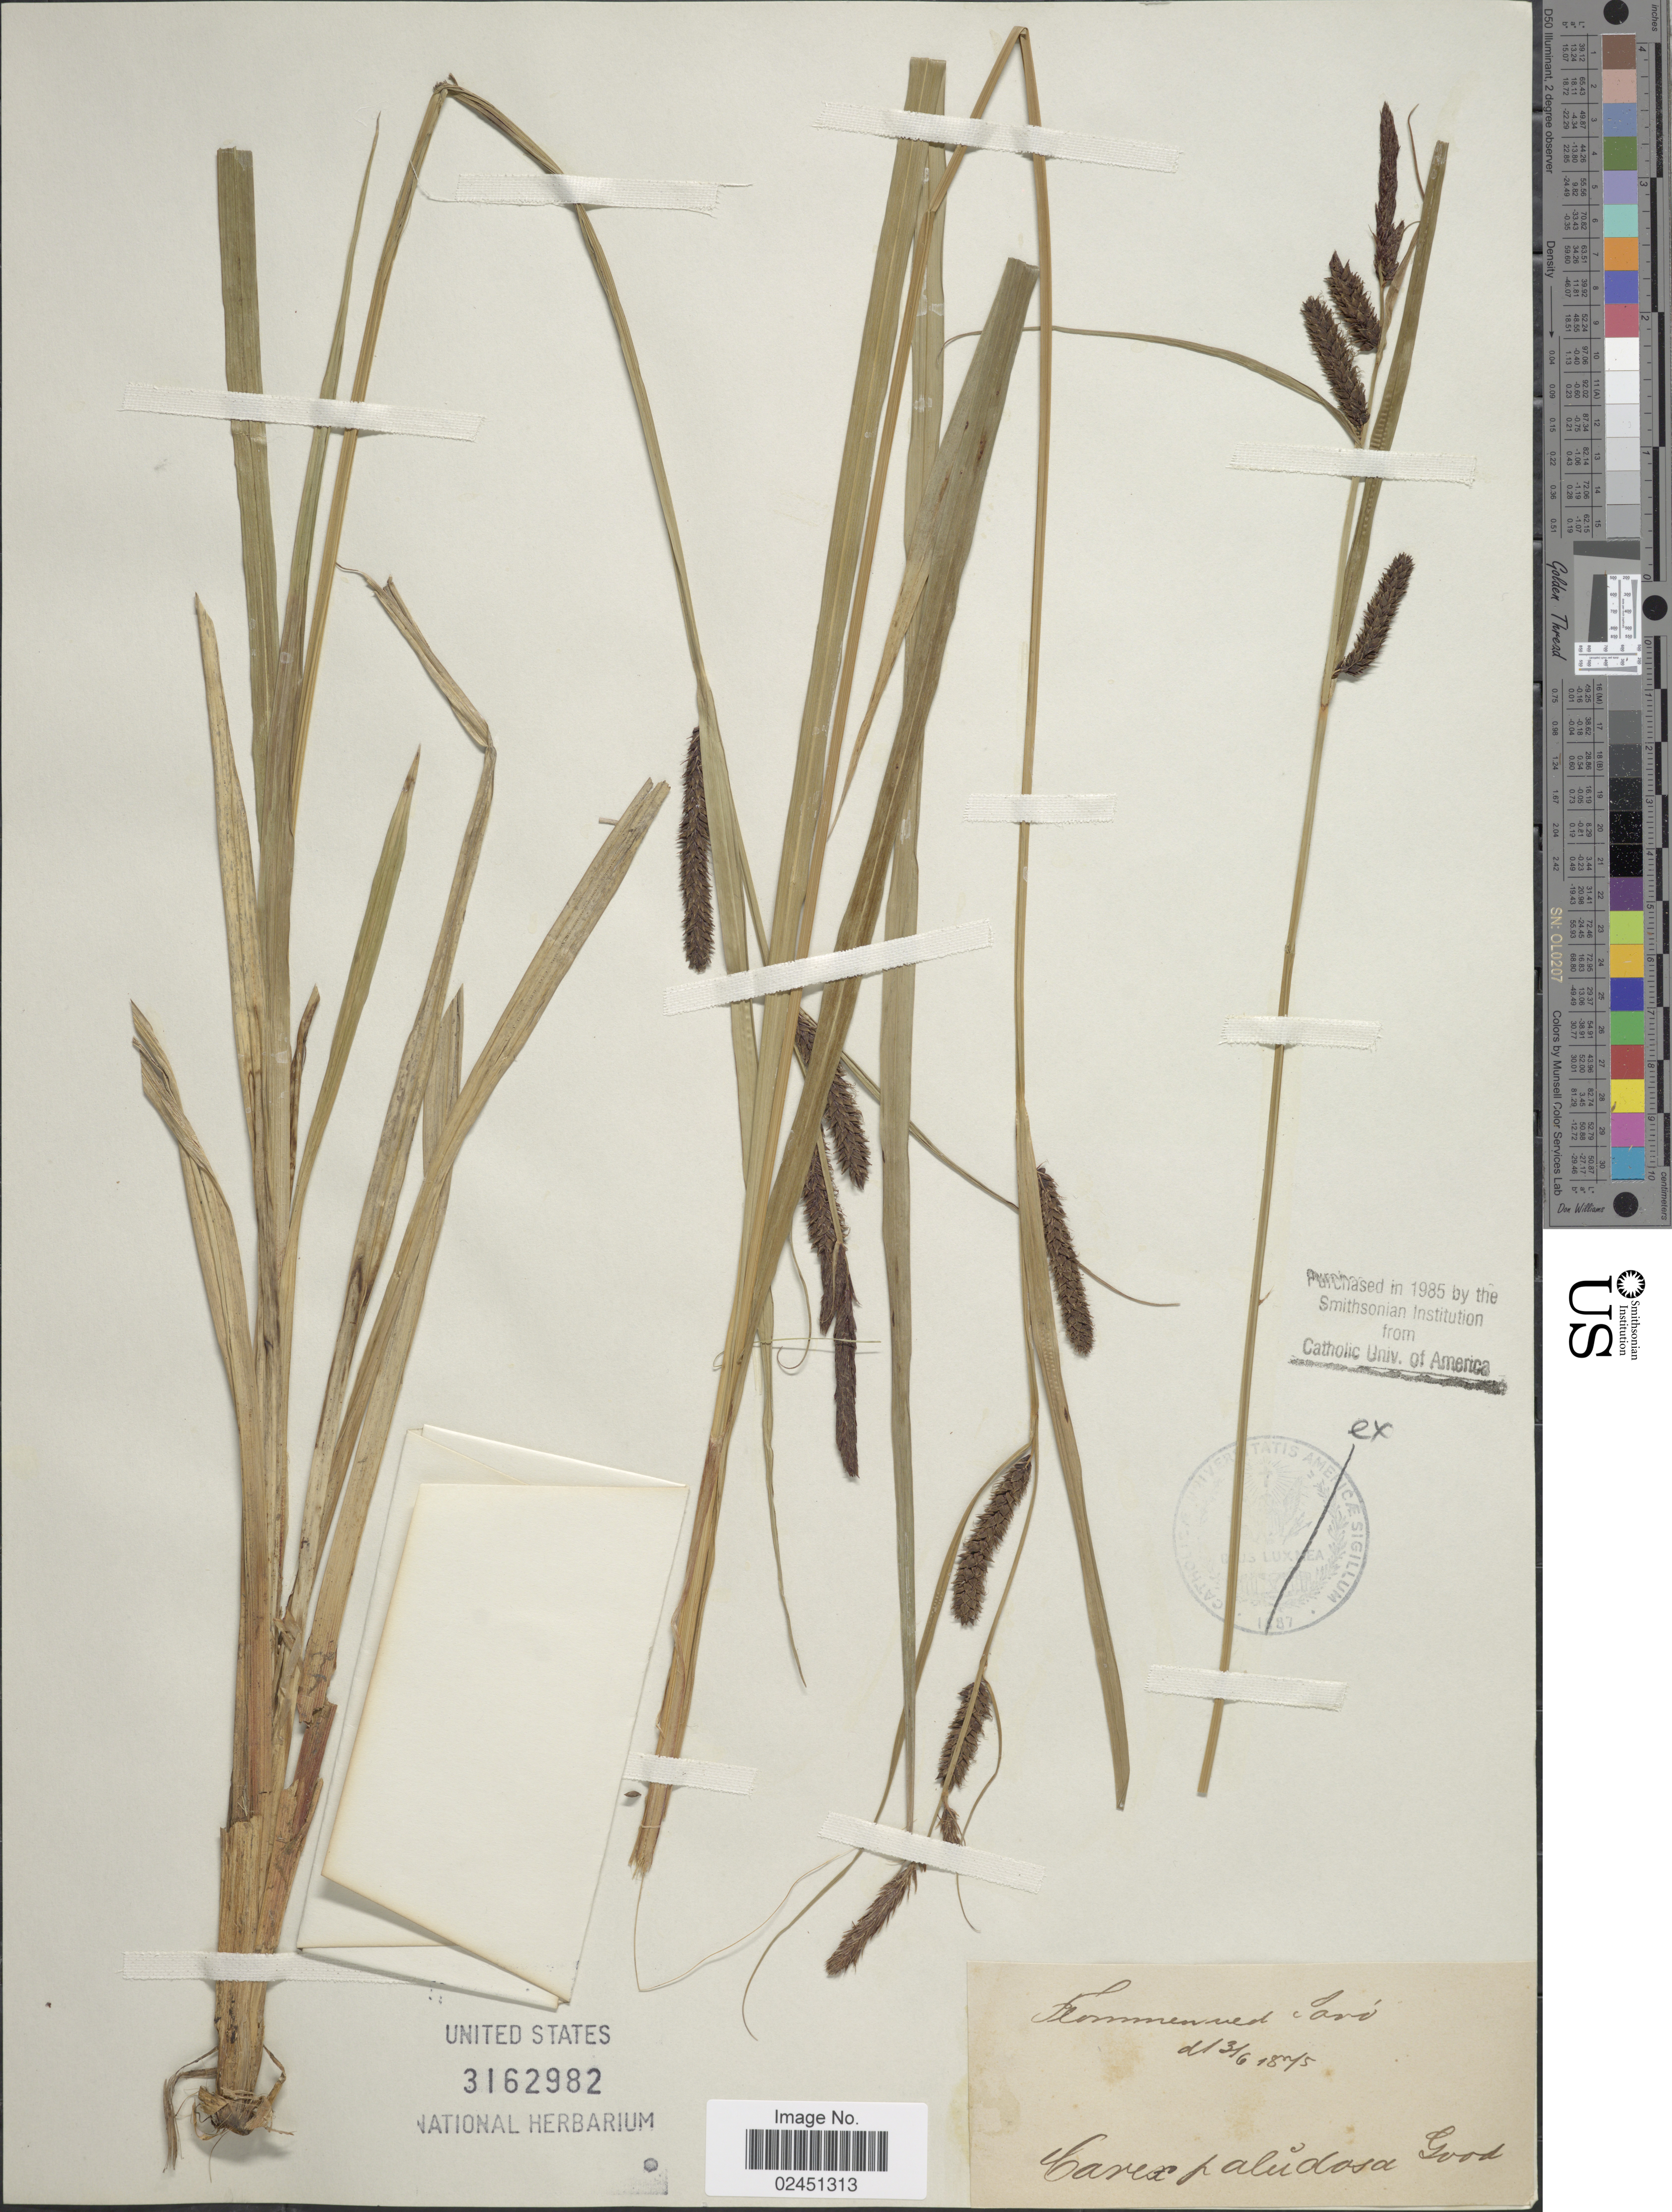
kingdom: Plantae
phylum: Tracheophyta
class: Liliopsida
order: Poales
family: Cyperaceae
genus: Carex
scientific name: Carex acutiformis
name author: Ehrh.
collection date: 1875-06-03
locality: Feommenwet Sara [unsure placement] [interpreted]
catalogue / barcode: US 3162982